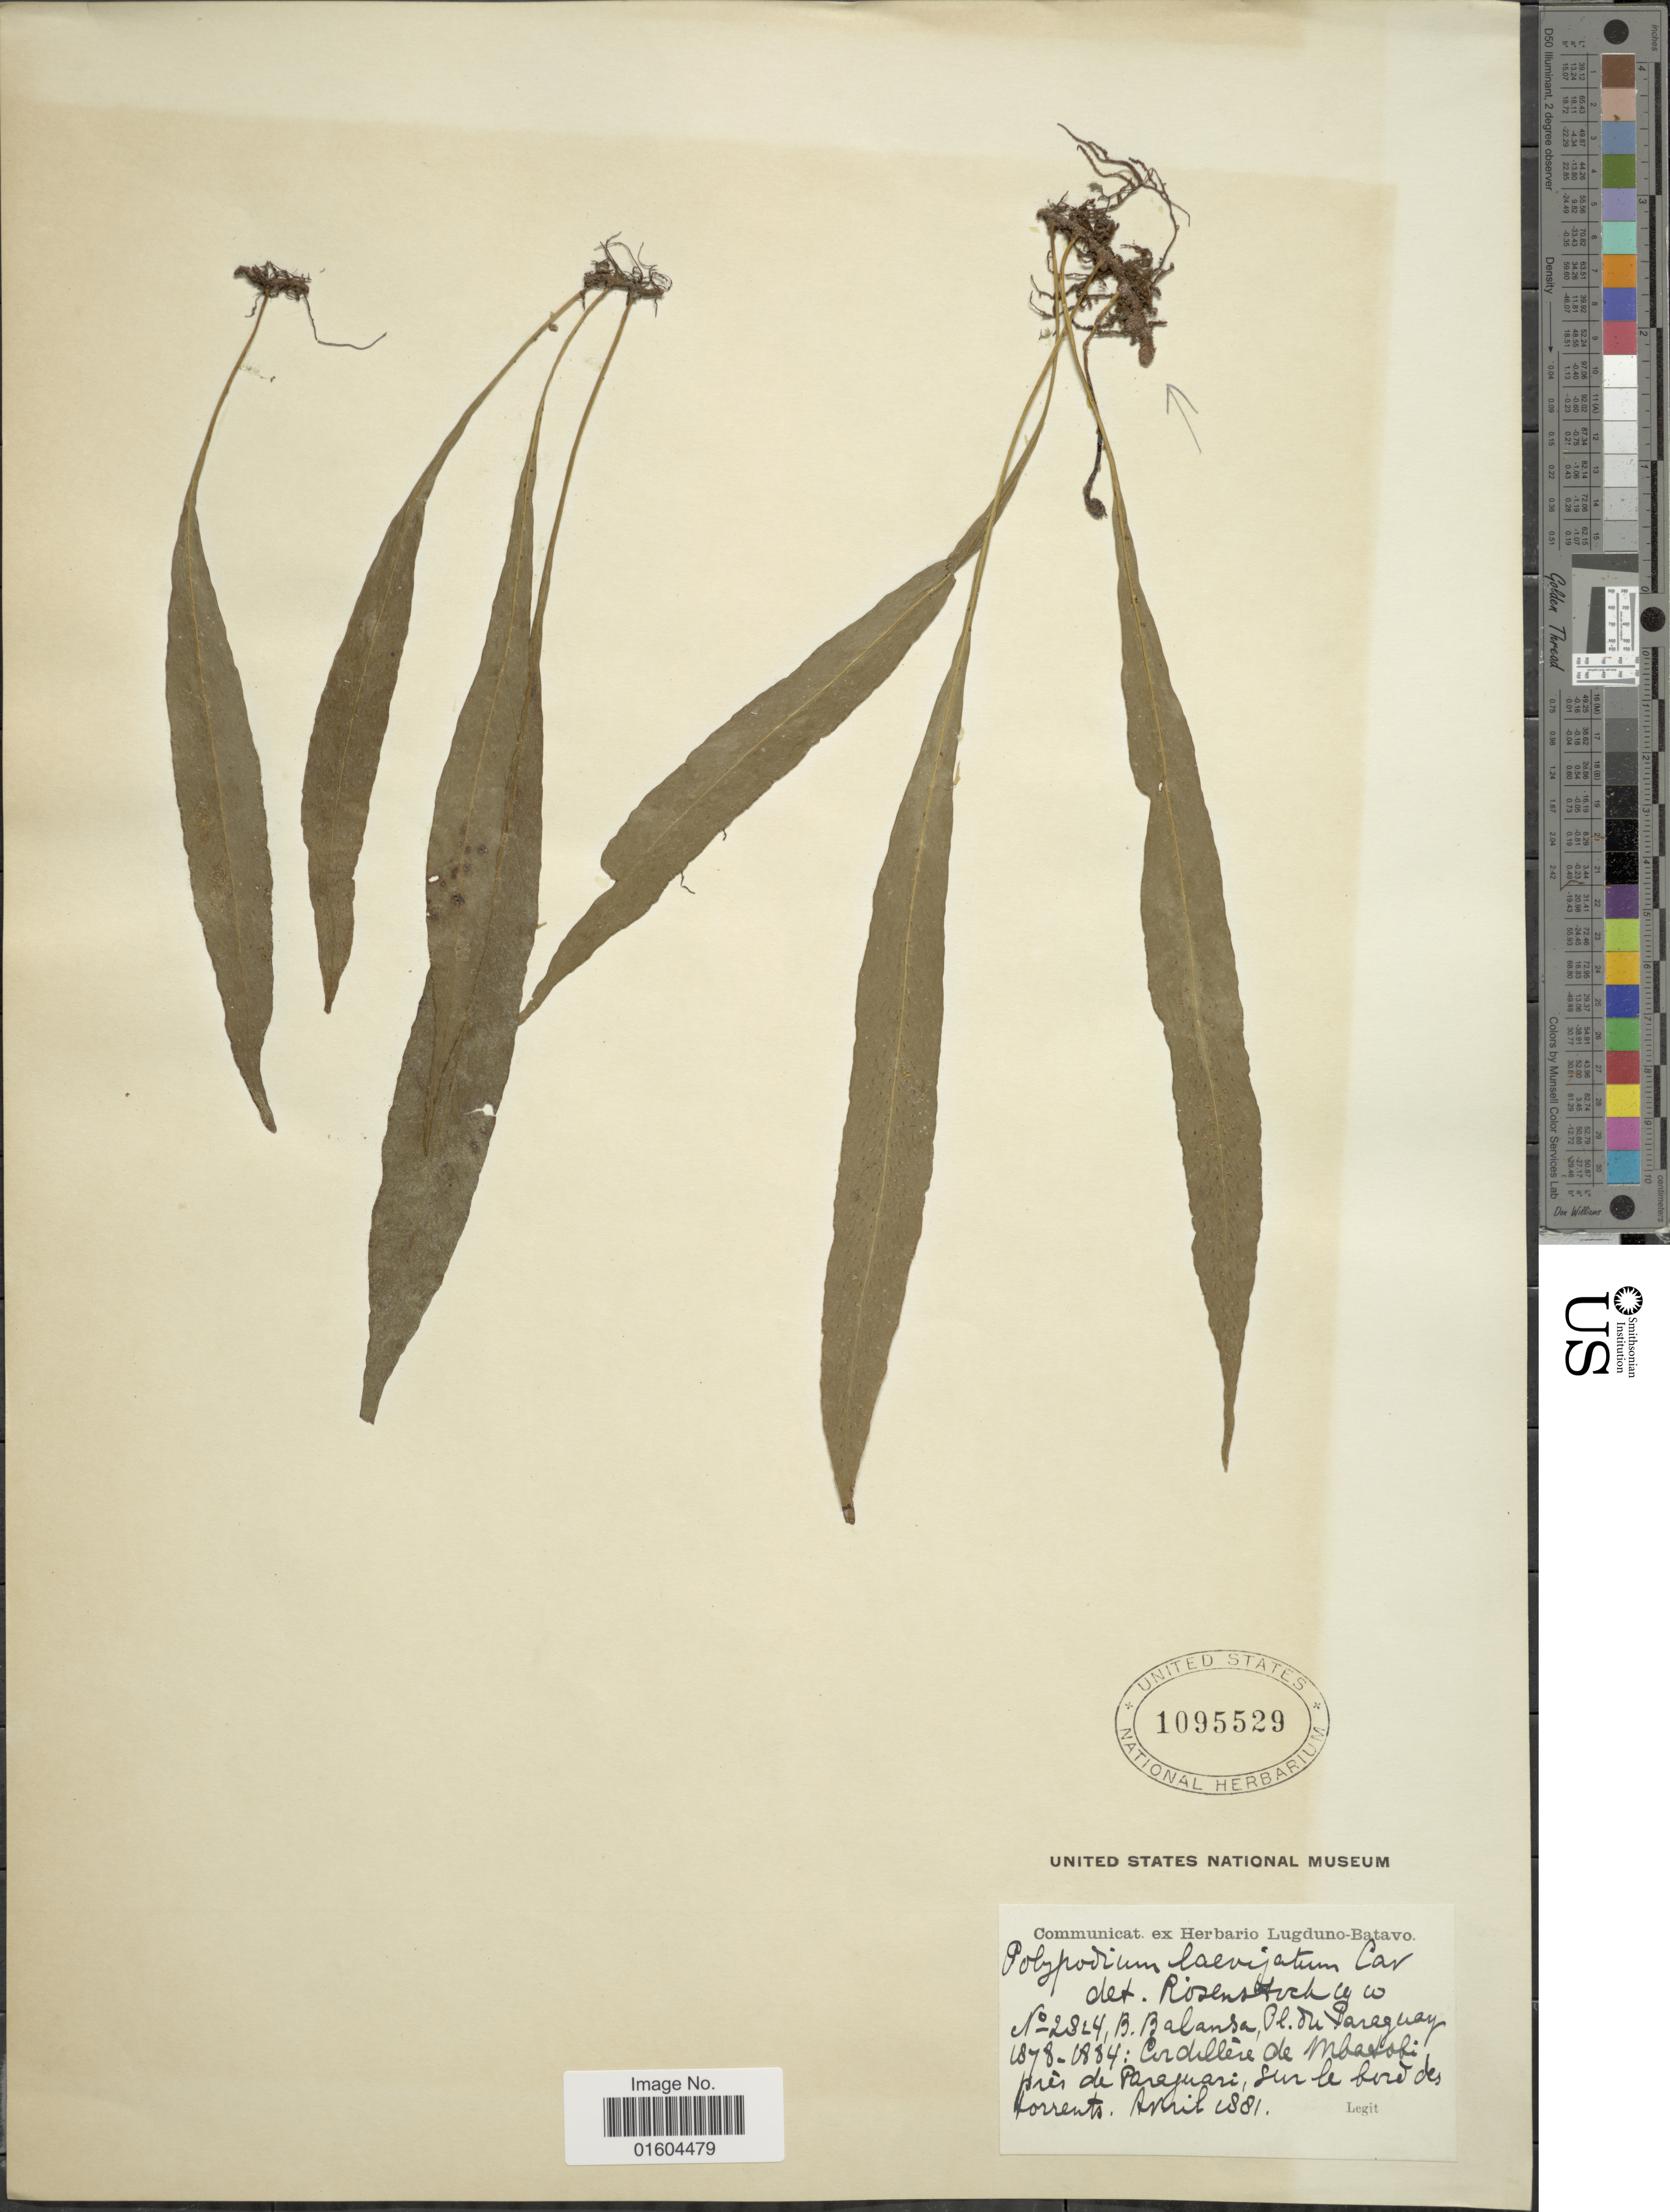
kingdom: Plantae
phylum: Tracheophyta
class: Polypodiopsida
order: Polypodiales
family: Polypodiaceae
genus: Campyloneurum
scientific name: Campyloneurum lapathifolium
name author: (Poir.) Ching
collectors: B. Balansa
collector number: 2824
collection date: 1881-04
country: Paraguay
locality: Paraguay. Cordillera de Mbatobi pres de Paraguari .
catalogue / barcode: US 1095529